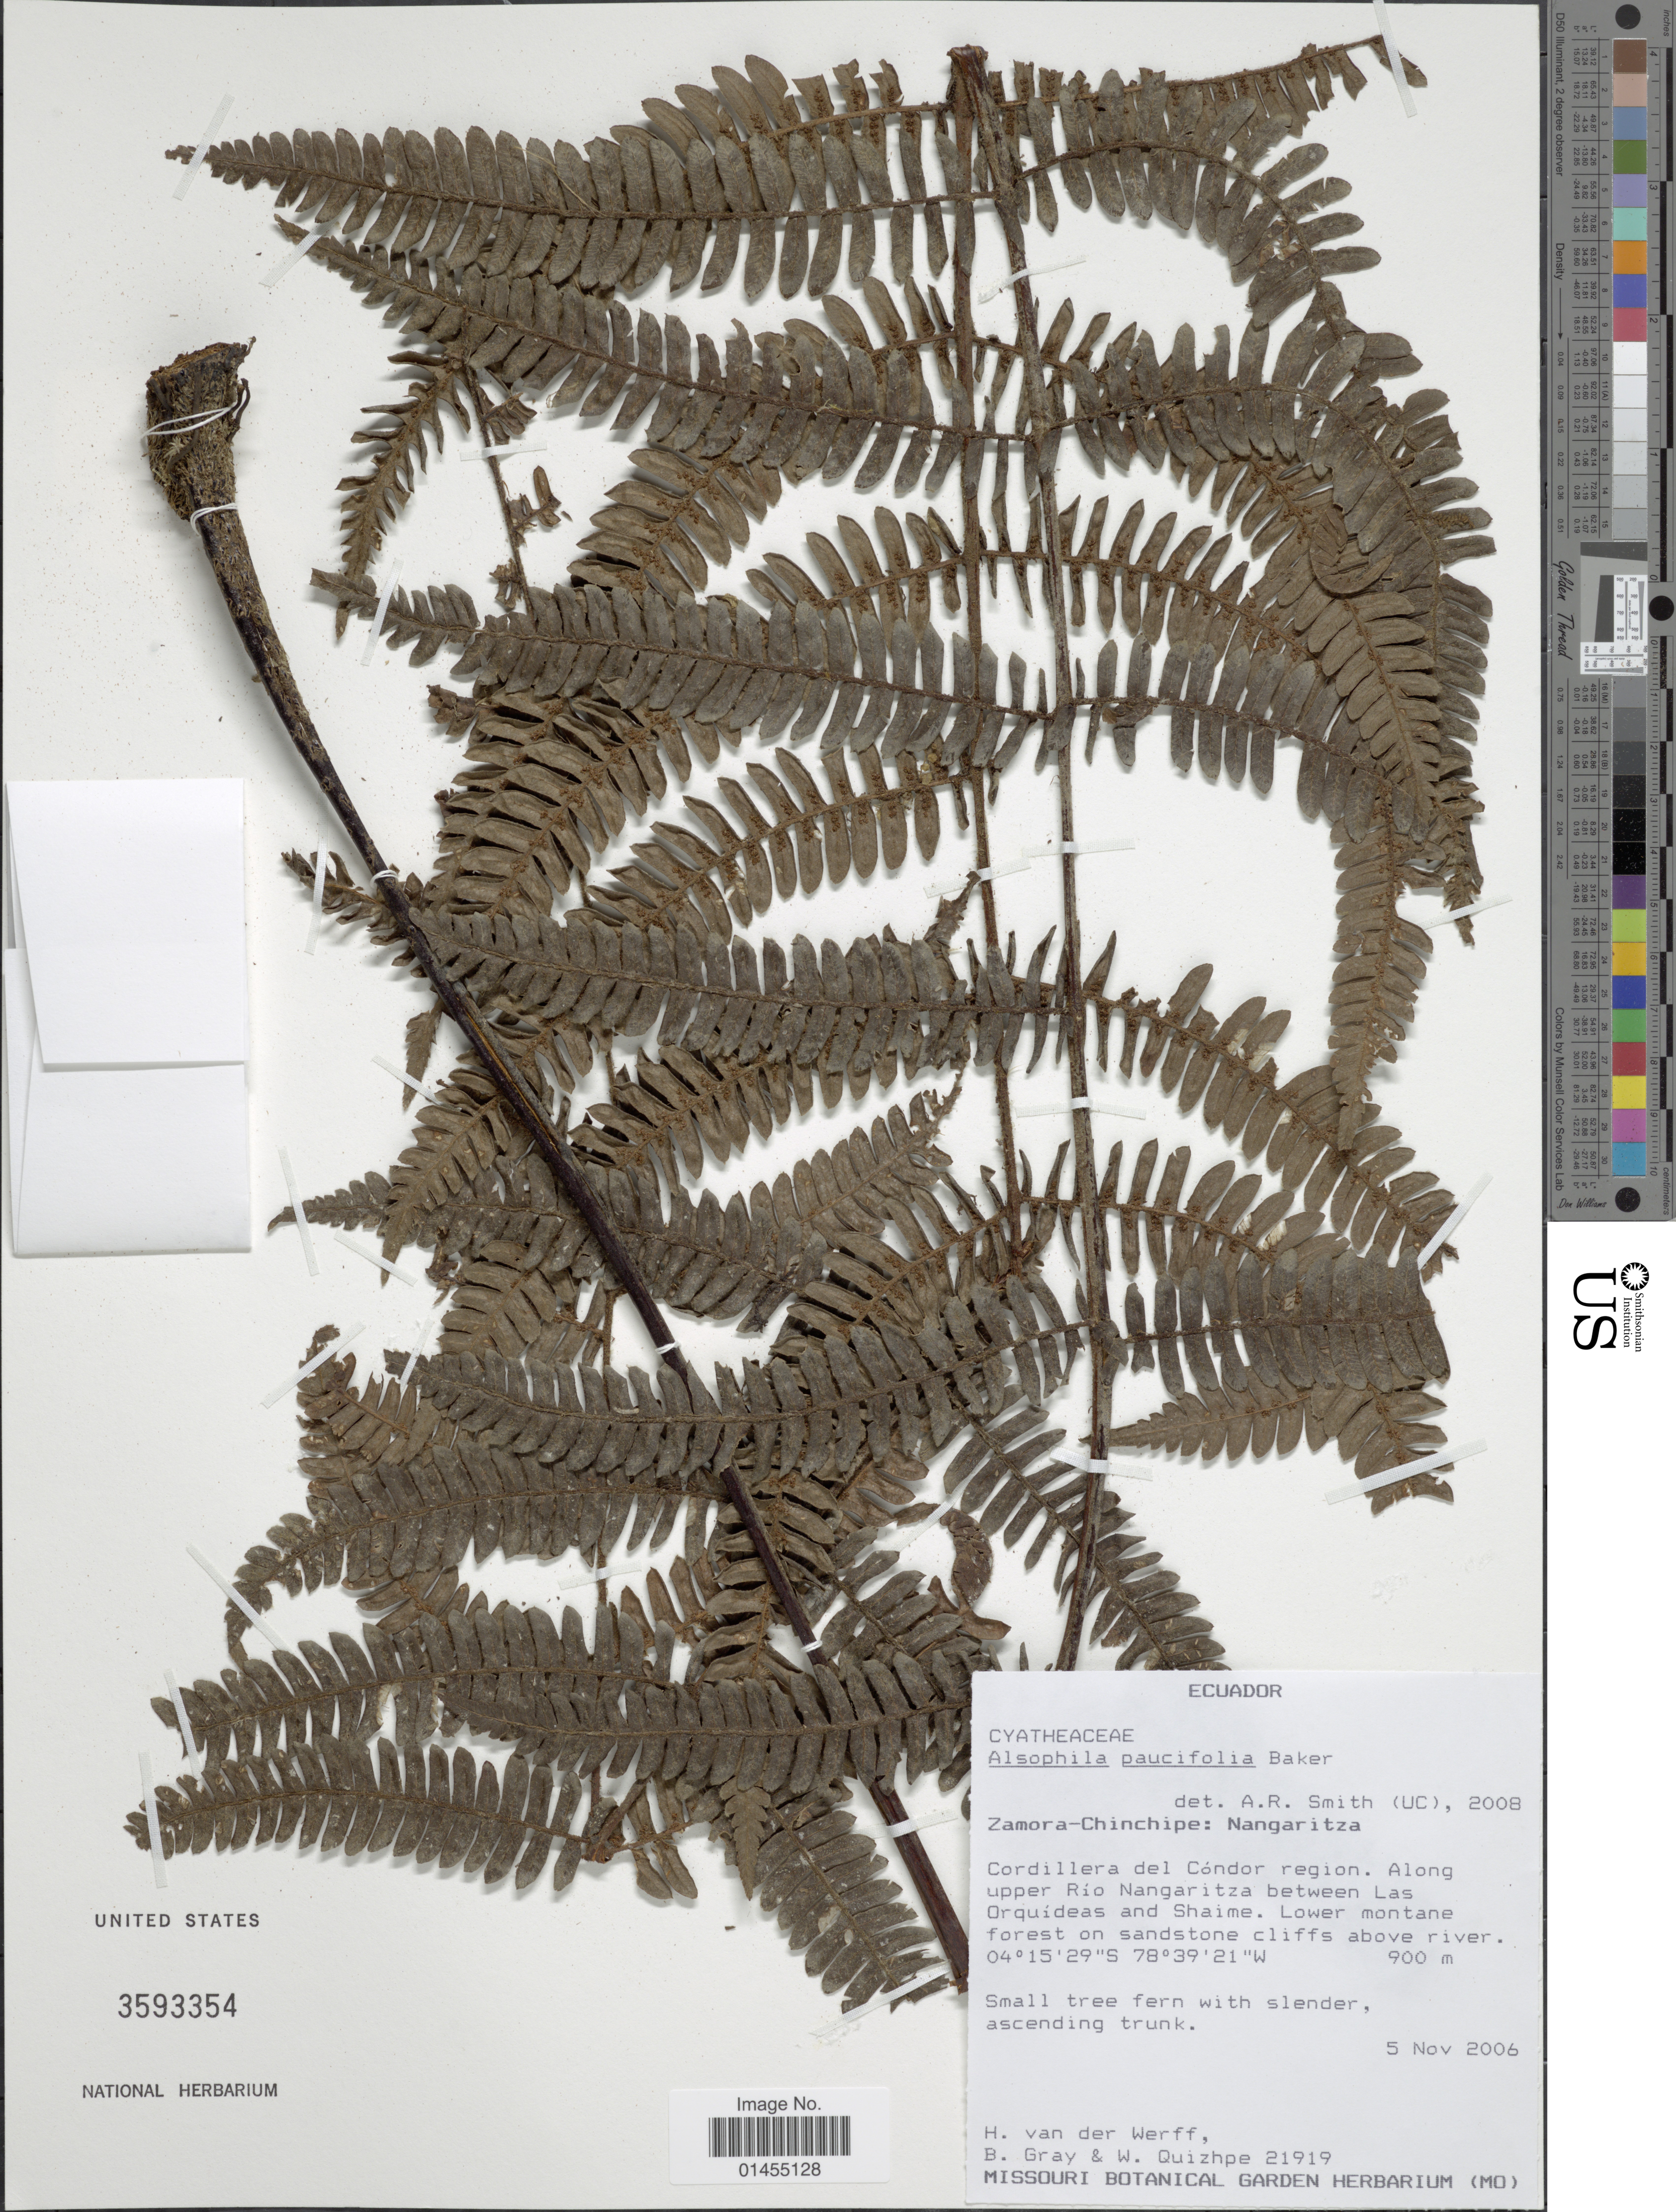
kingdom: Plantae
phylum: Tracheophyta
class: Polypodiopsida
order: Cyatheales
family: Cyatheaceae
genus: Alsophila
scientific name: Alsophila pauciflora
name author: C. Presl ex Mett. in Kuhn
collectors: H. van der Werff, B. Gray & W. Quizhpe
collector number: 21919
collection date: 2006-11-05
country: Ecuador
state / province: Zamora-Chinchipe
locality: Nangaritza. Cordillera del Condor region. Along upper Rio Nangaritza between Las Orquideas and Shaime. Lower montane forest on sandstone cliffs above river.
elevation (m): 900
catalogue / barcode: US 3593354